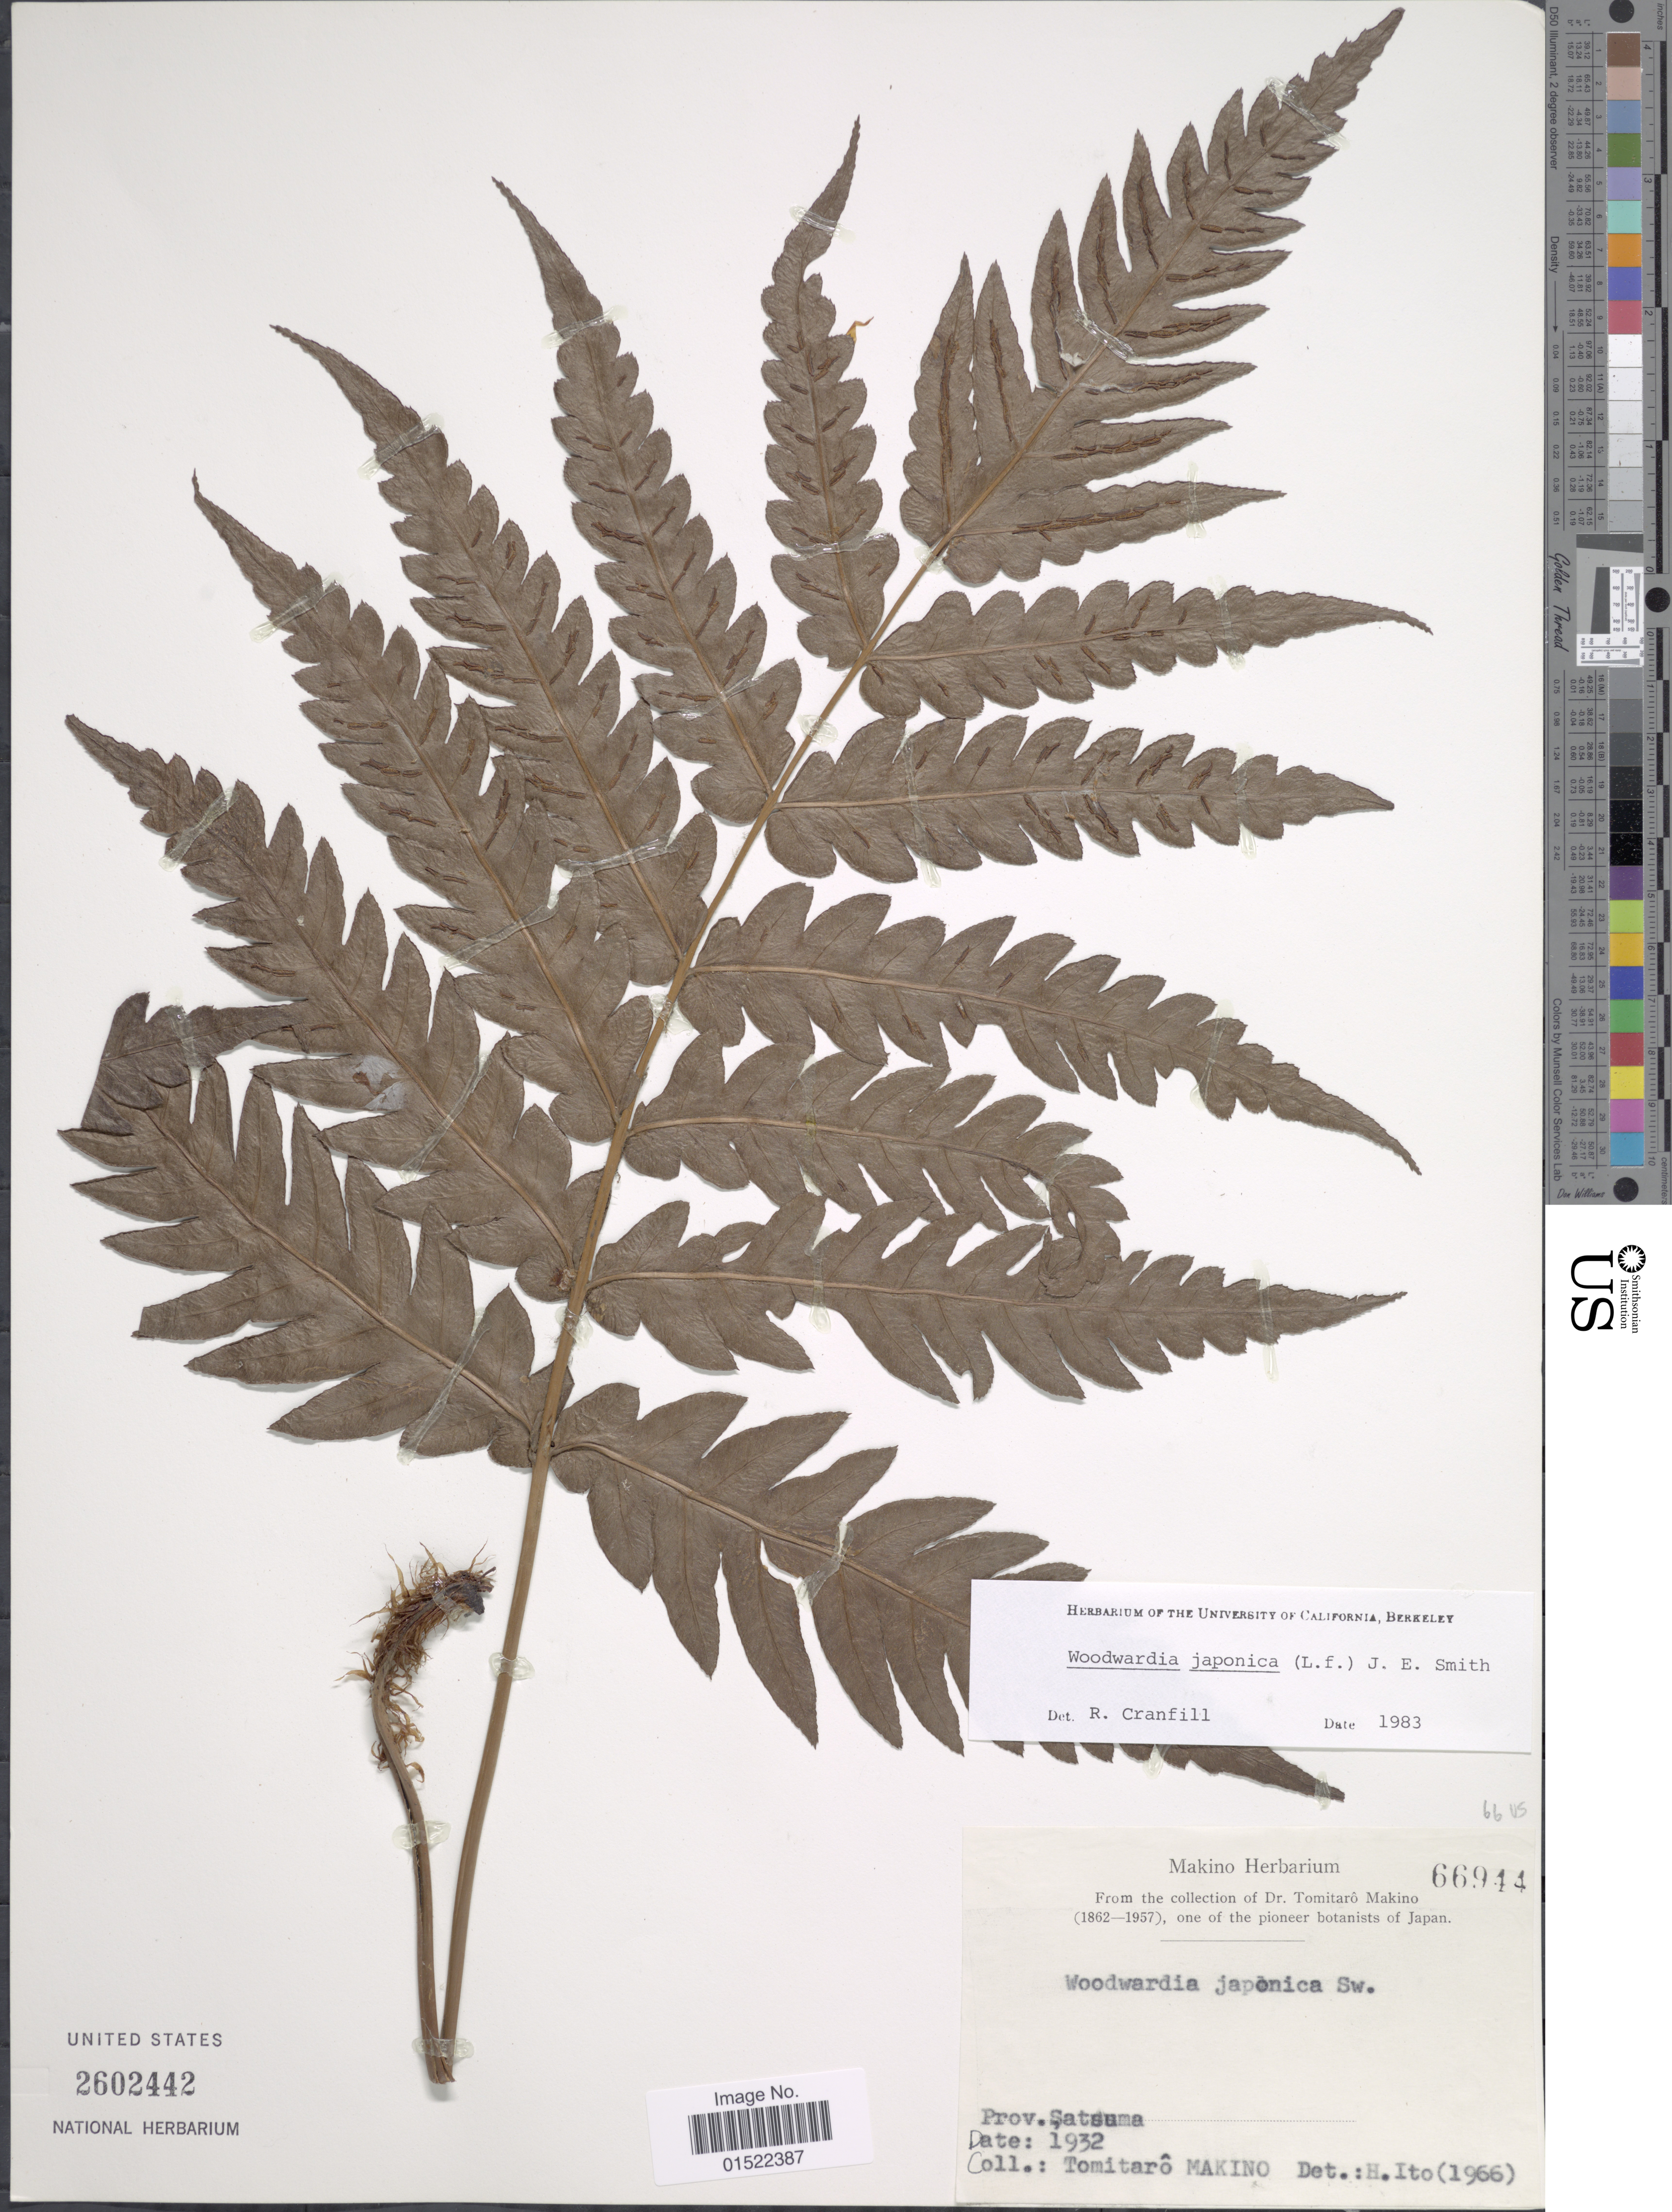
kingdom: Plantae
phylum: Tracheophyta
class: Polypodiopsida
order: Polypodiales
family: Blechnaceae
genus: Woodwardia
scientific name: Woodwardia japonica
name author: (L. f.) Sm.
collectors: T. Makino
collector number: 66944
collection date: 1832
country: Japan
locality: Prov. Satsuma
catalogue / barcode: US 2602442